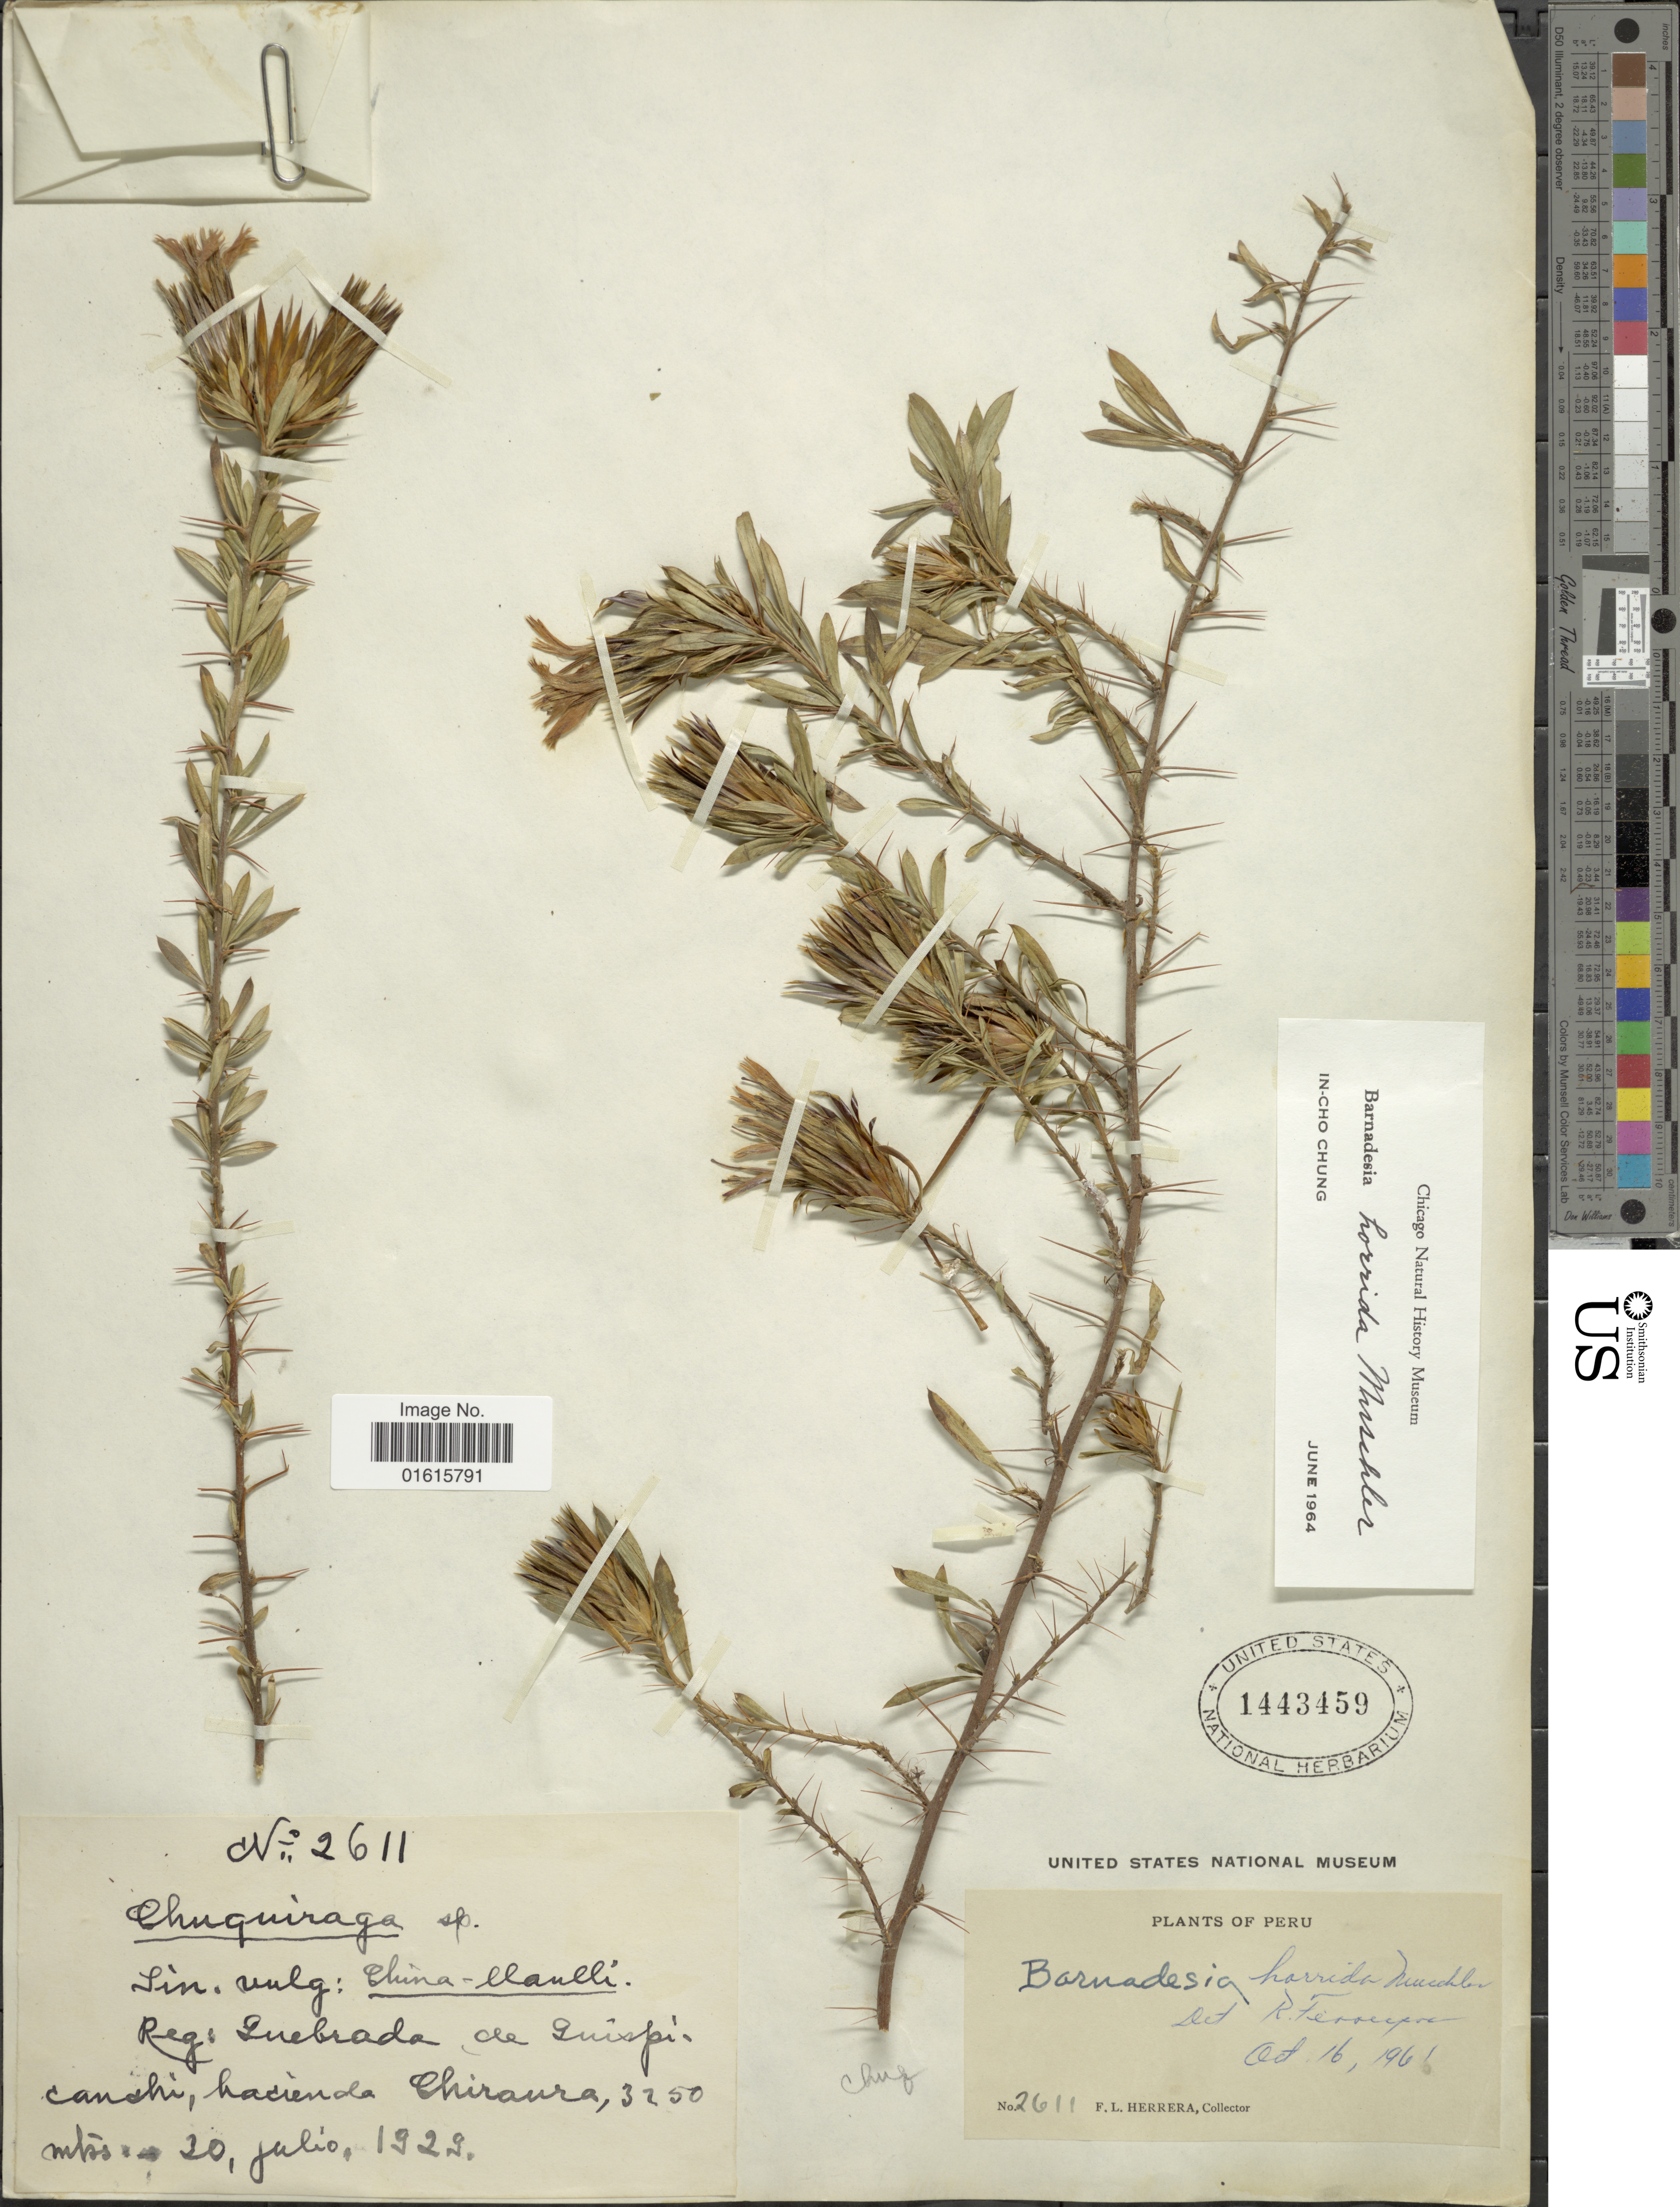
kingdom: Plantae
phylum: Tracheophyta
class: Magnoliopsida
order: Asterales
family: Asteraceae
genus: Barnadesia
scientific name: Barnadesia horrida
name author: Muschl.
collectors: F. L. Herrera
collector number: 2611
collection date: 1929-07-20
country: Peru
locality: Quebrada de Quispicanchi, hacienda Chiraura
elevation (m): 3250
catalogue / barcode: US 1443459